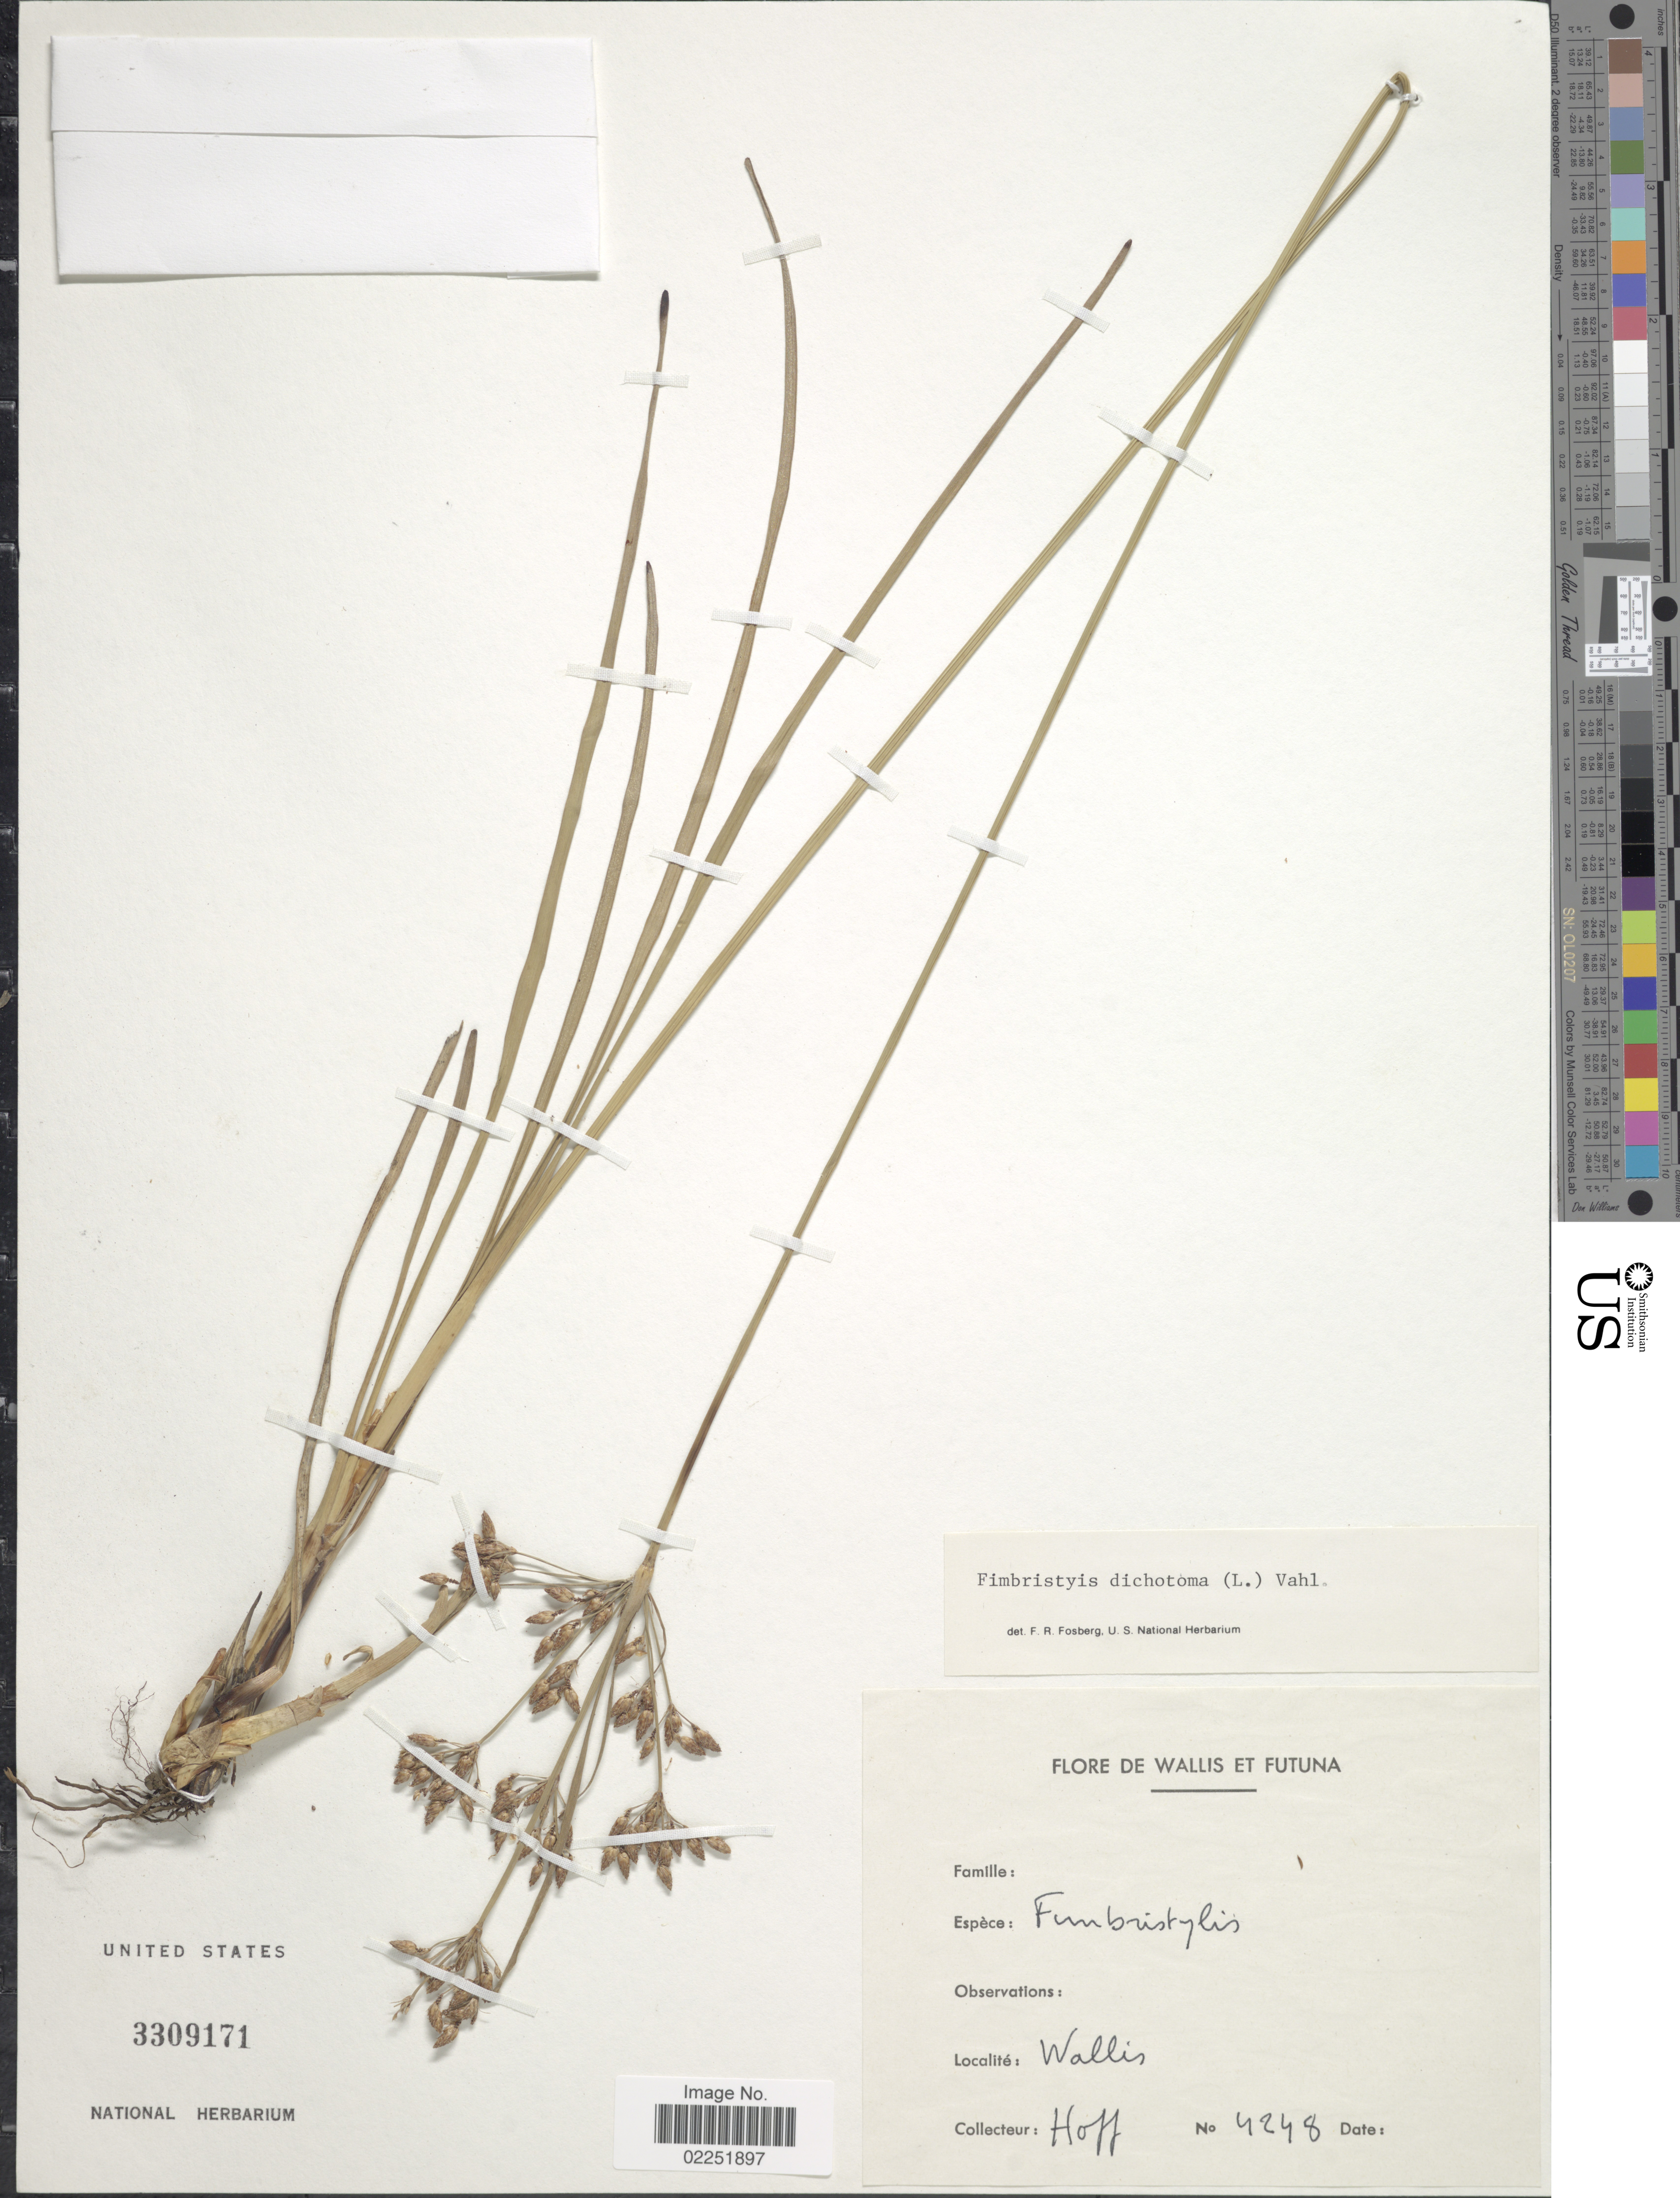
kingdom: Plantae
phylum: Tracheophyta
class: Liliopsida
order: Poales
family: Cyperaceae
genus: Fimbristylis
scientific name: Fimbristylis dichotoma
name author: (L.) Vahl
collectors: Hoff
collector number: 4248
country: Wallis and Futuna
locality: Wallis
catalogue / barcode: US 3309171